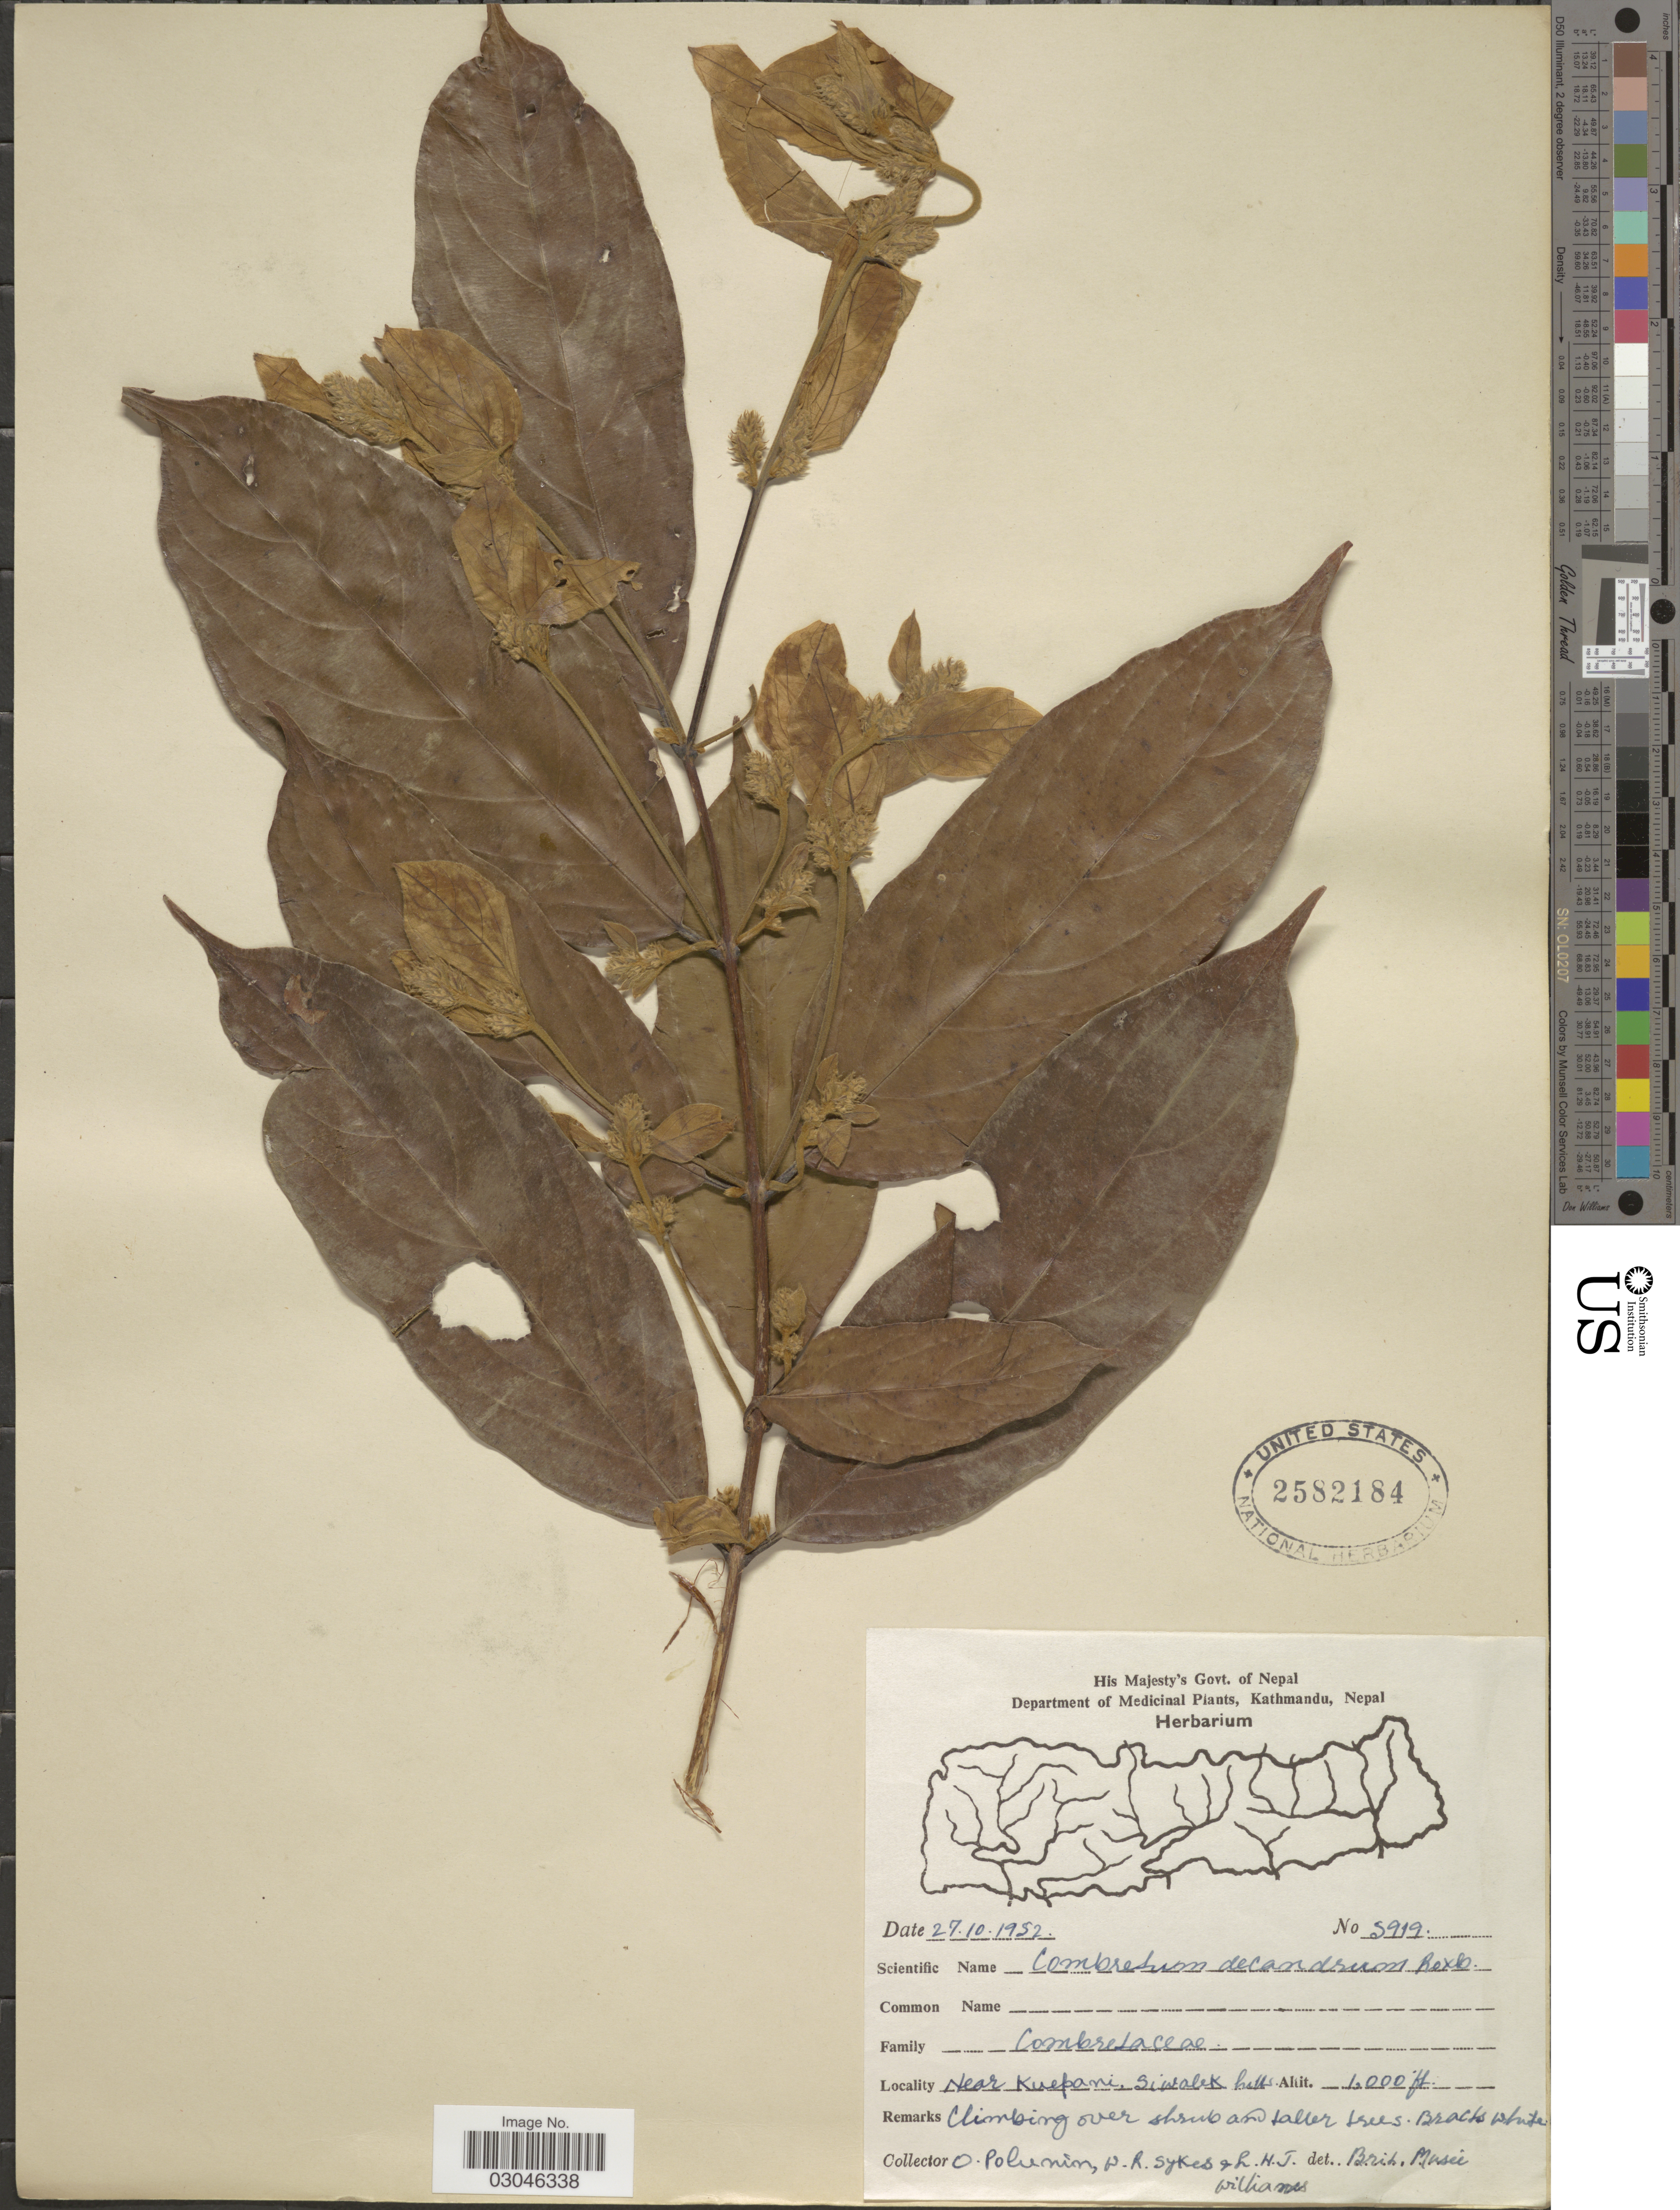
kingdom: Plantae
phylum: Tracheophyta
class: Magnoliopsida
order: Myrtales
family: Combretaceae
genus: Combretum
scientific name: Combretum decandrum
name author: Jacq.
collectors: O. V. Polunin, W. R. Sykes & L. H. J. Williams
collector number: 5919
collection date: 1952-10-27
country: Nepal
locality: Near Kuepani, Siwalek hills.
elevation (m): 305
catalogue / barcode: US 2582184